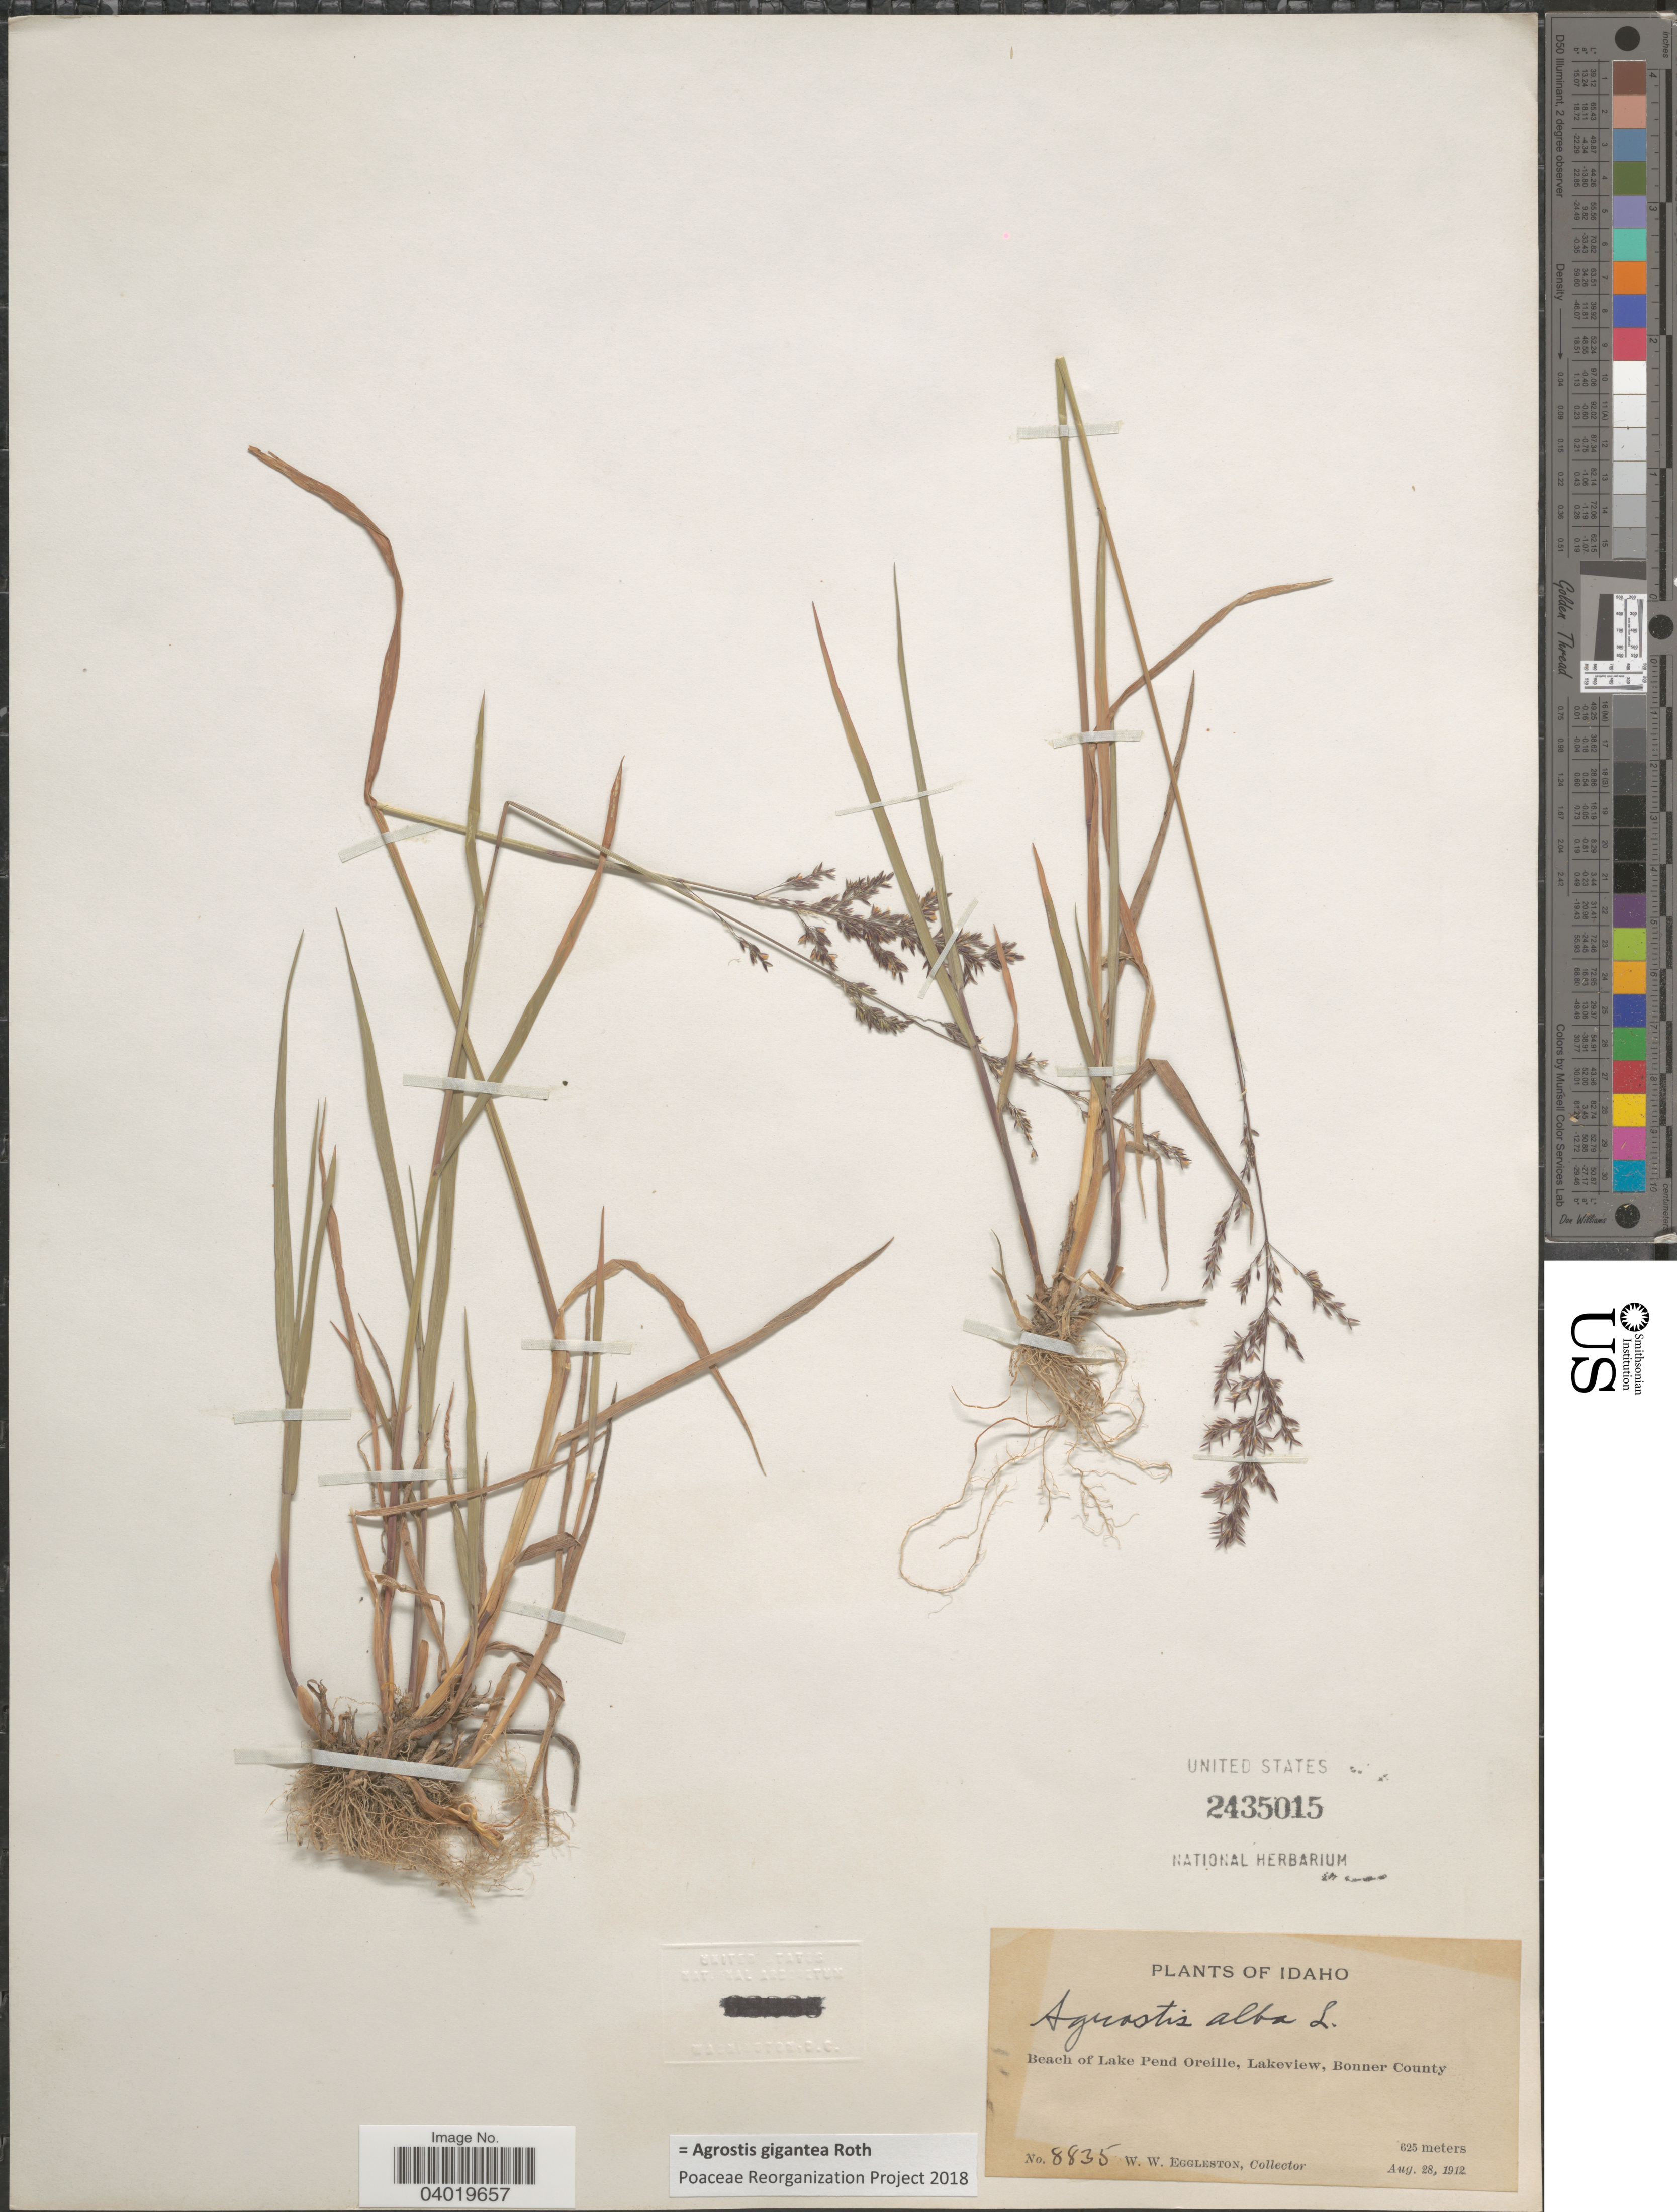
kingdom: Plantae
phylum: Tracheophyta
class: Liliopsida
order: Poales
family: Poaceae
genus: Agrostis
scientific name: Agrostis gigantea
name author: Roth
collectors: W. W. Eggleston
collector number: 8835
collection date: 1912-08-28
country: United States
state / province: Idaho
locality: Beach of Lake Pend Oreille, Lakeview, Bonner County.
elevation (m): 625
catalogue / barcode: US 2435015